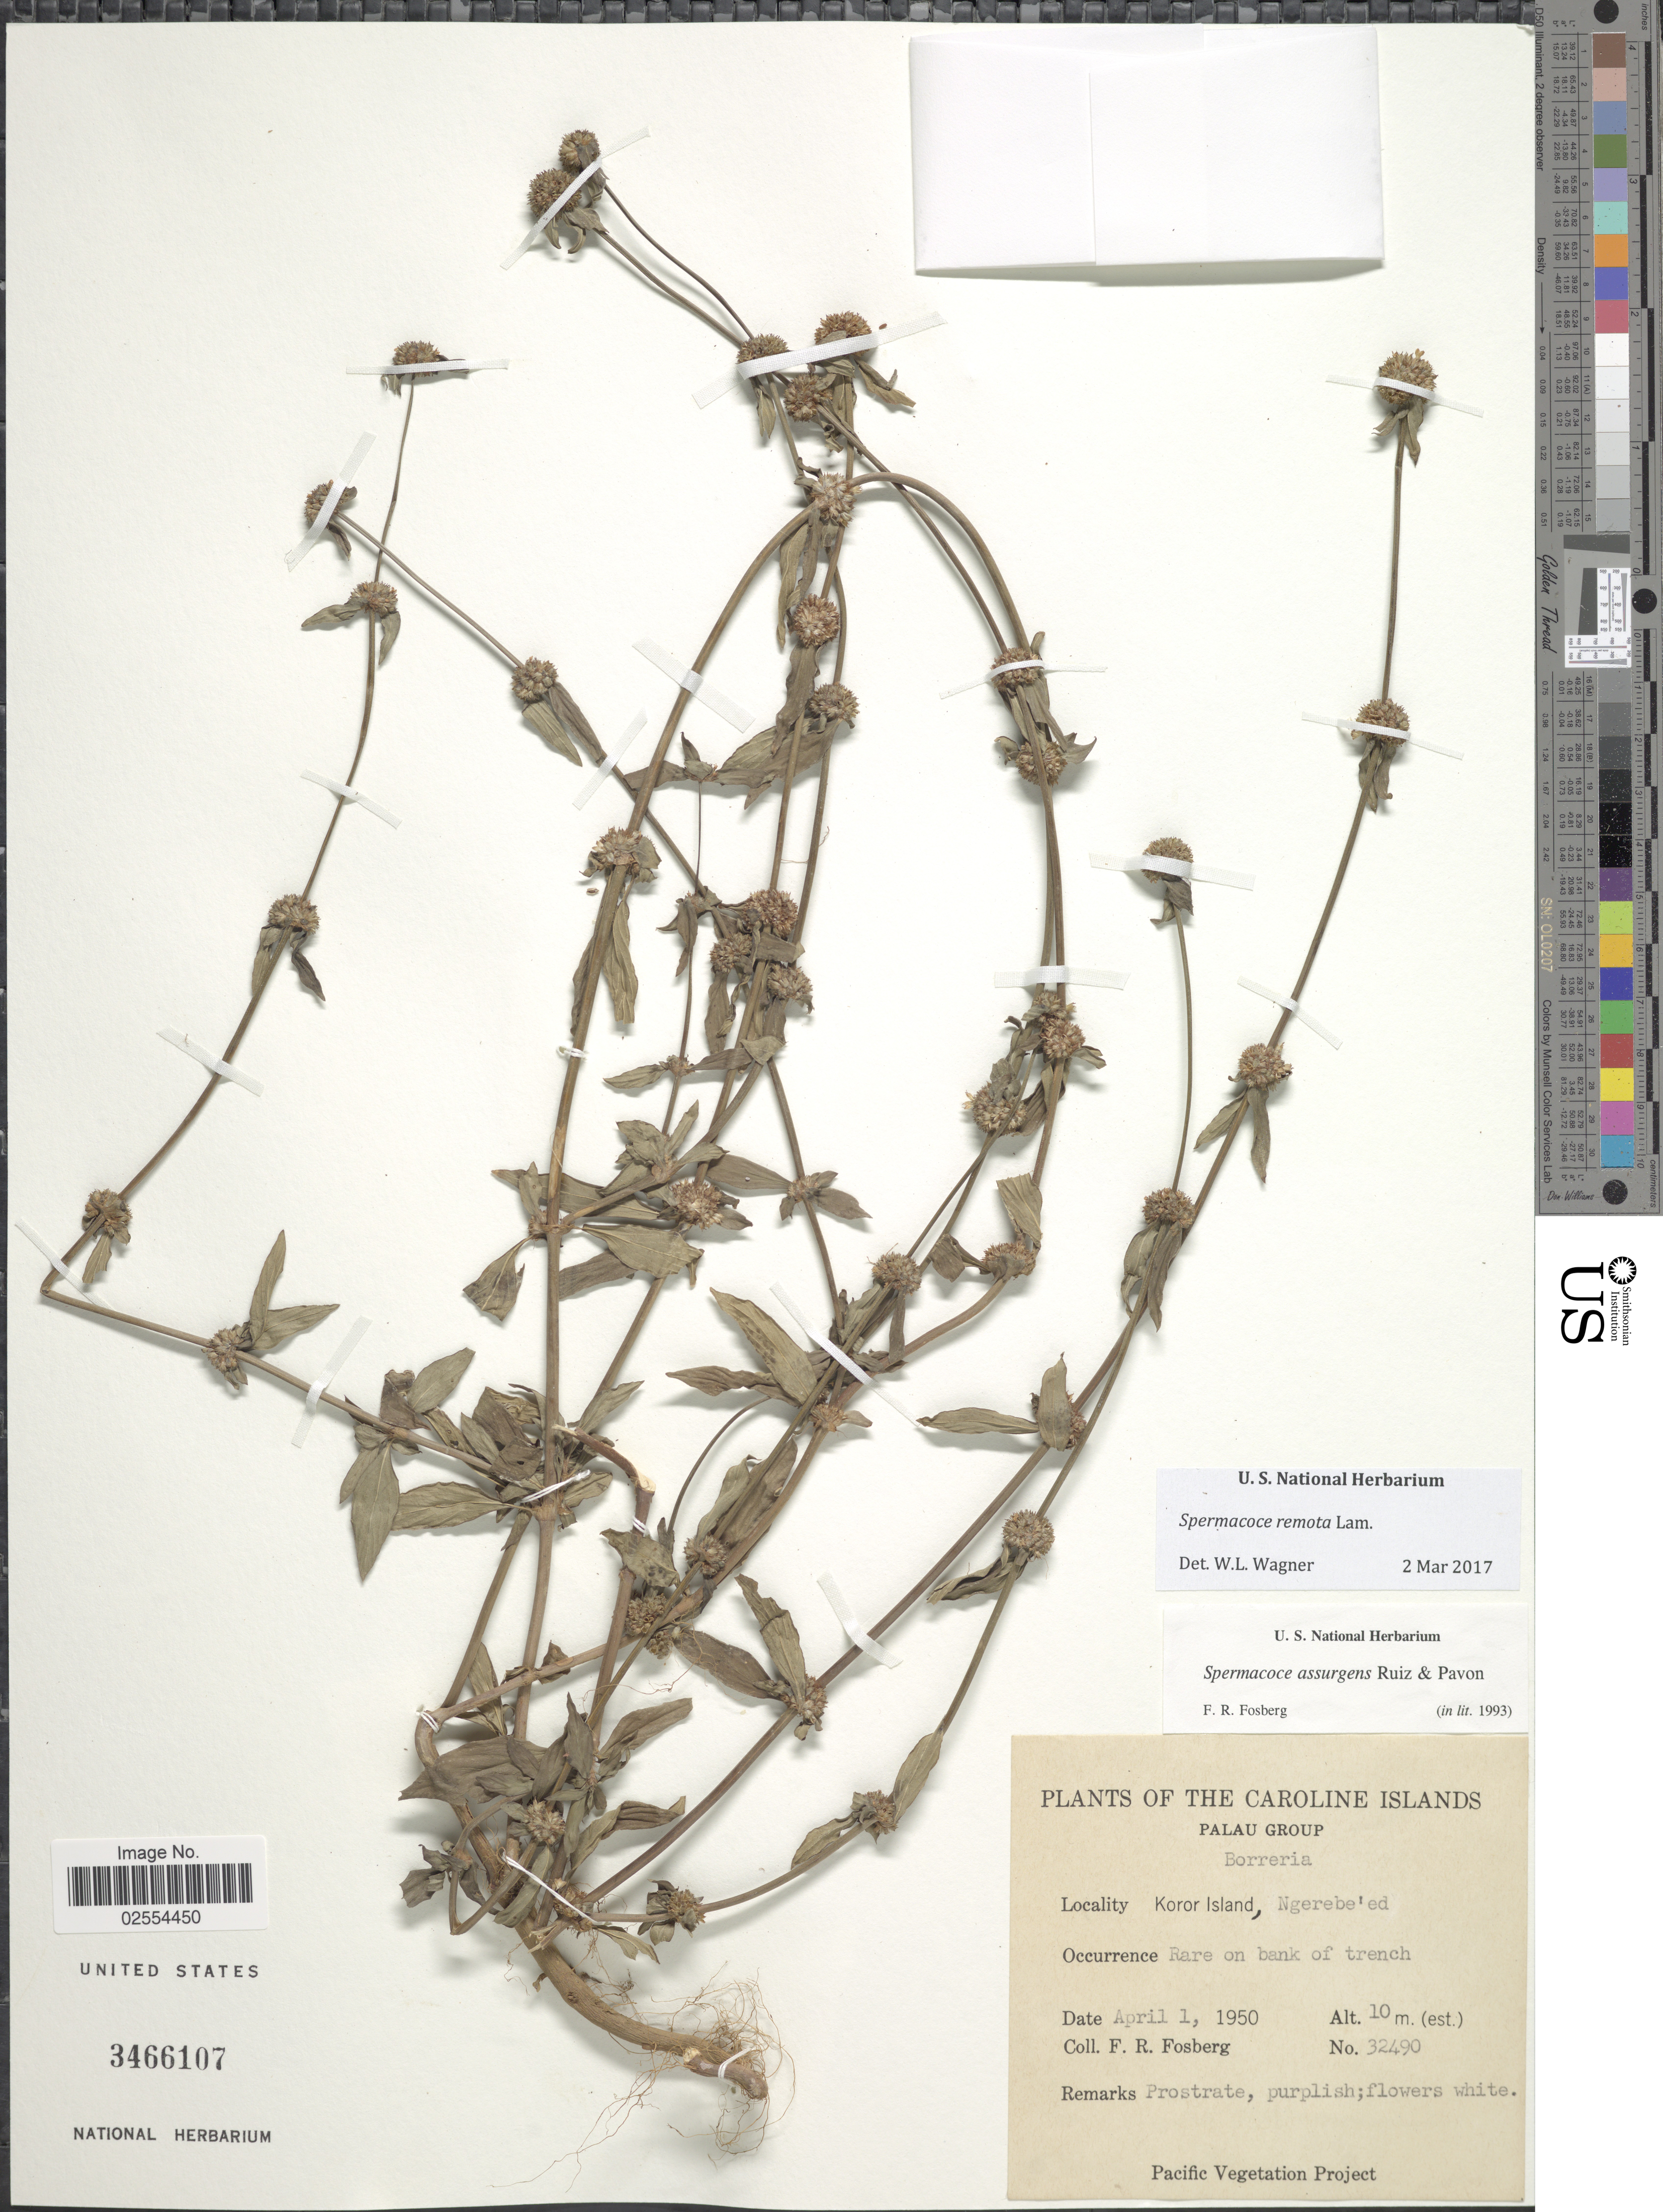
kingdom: Plantae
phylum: Tracheophyta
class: Magnoliopsida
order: Gentianales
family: Rubiaceae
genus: Spermacoce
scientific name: Spermacoce remota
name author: Lam.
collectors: F. R. Fosberg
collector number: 32490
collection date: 1950-04-01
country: Palau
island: Oreor [Koror]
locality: Caroline Islands, Palau Group, Koror Island, Ngerebe'ed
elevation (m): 10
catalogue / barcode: US 3466107